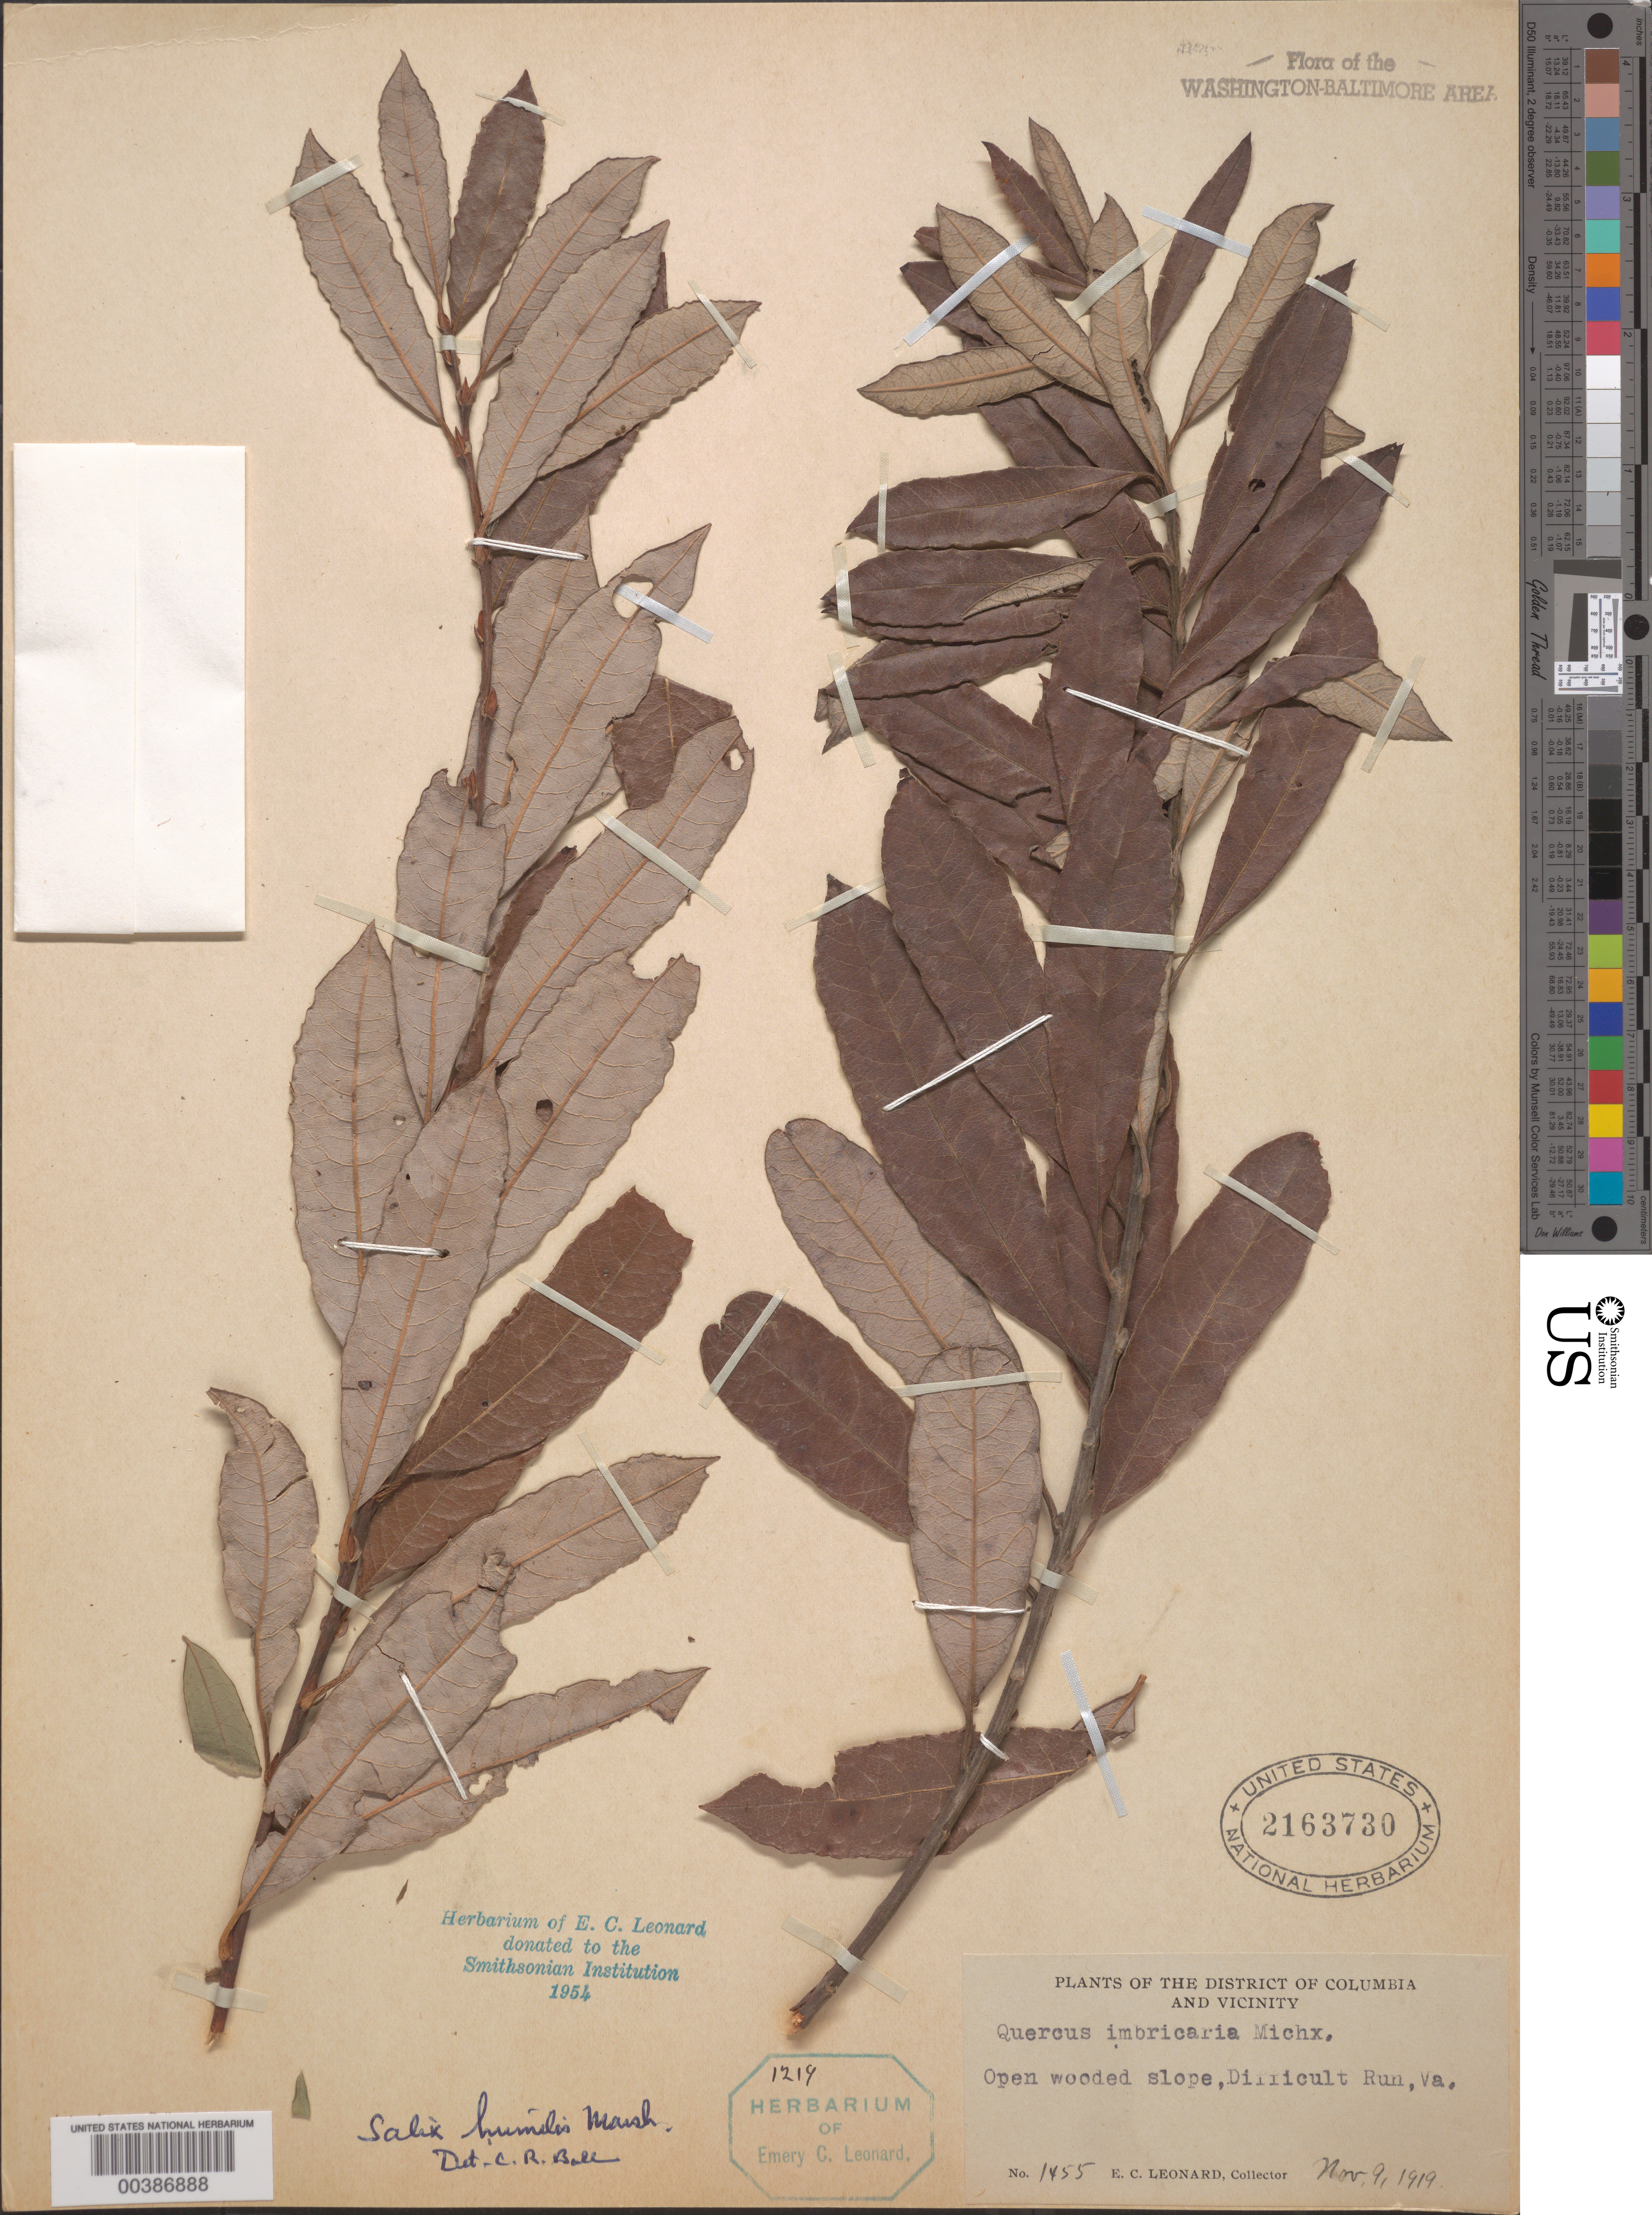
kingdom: Plantae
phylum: Tracheophyta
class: Magnoliopsida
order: Malpighiales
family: Salicaceae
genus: Salix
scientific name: Salix humilis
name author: Marshall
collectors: E. C. Leonard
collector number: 1455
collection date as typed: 09 Nov 1919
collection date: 1919-11-09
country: United States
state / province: Virginia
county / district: Fairfax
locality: Difficult Run C. and O. Canal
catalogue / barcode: US 2163730